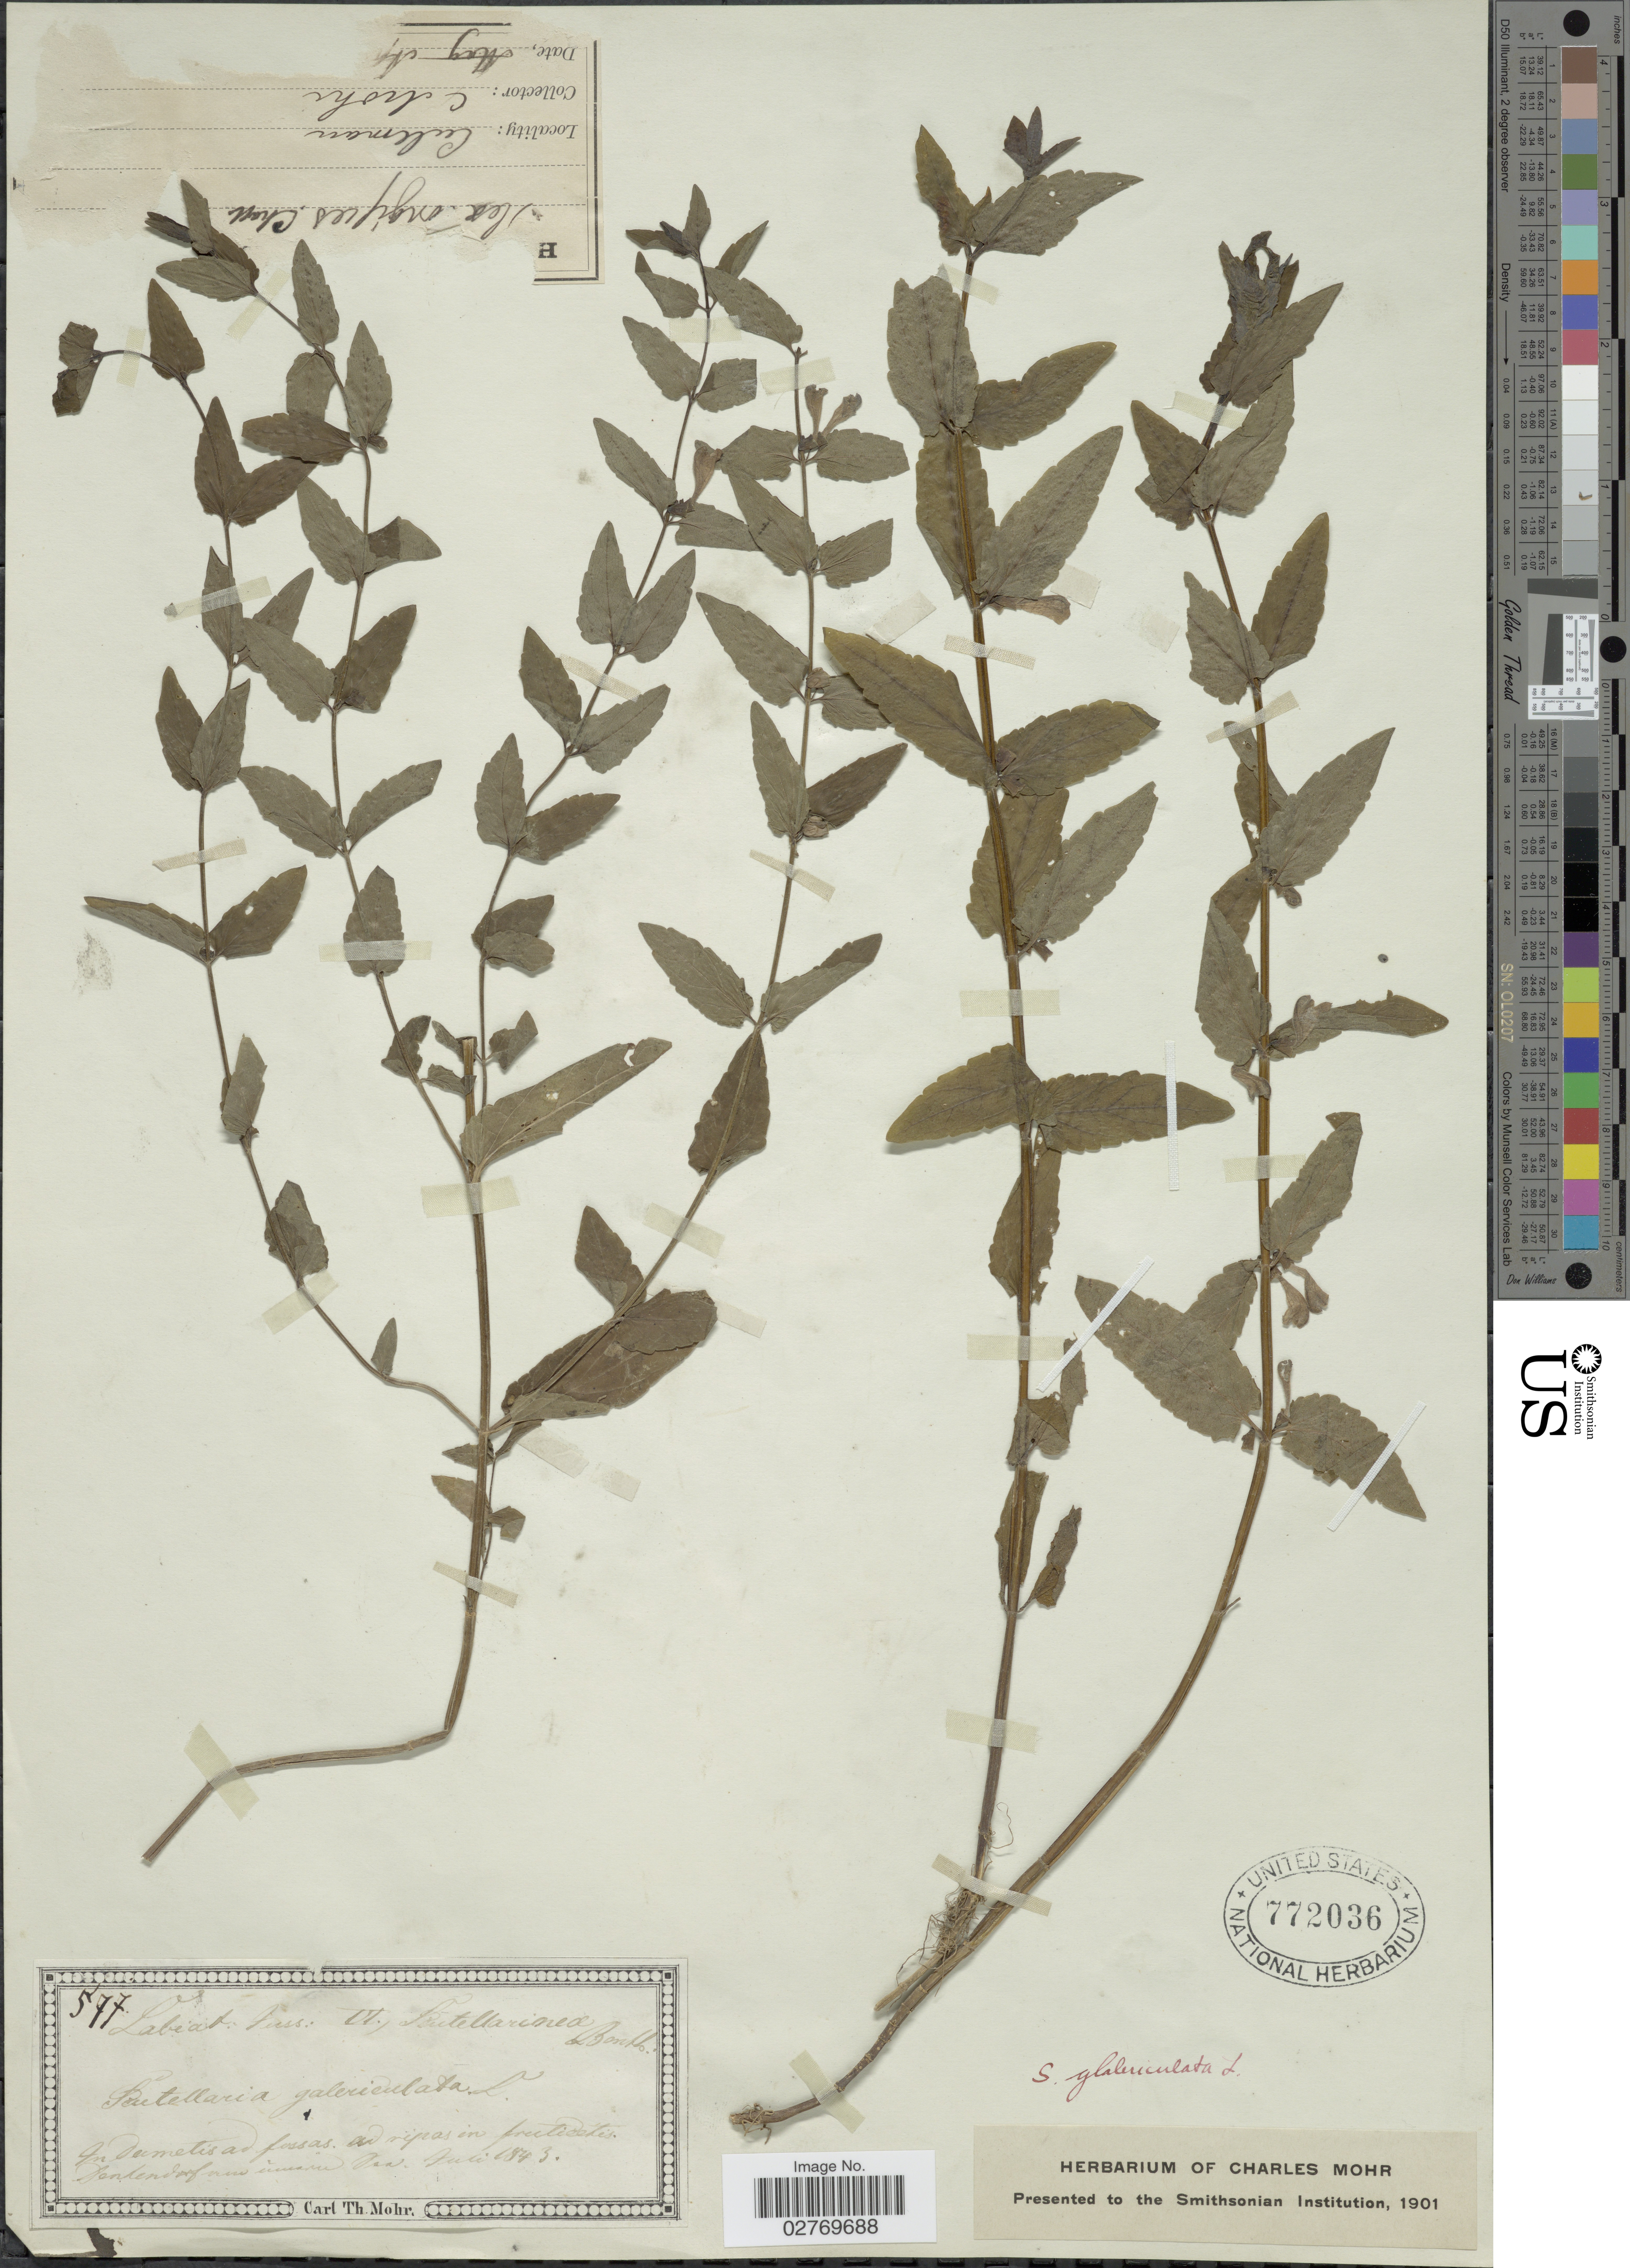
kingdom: Plantae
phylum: Tracheophyta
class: Magnoliopsida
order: Lamiales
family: Lamiaceae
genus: Scutellaria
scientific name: Scutellaria galericulata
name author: L.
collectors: Mohr, C. T. (herbarium)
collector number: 577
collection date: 1843-04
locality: In decmelis ad fossas, ad ripas in fruticetis. Denkendorf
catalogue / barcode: US 772036